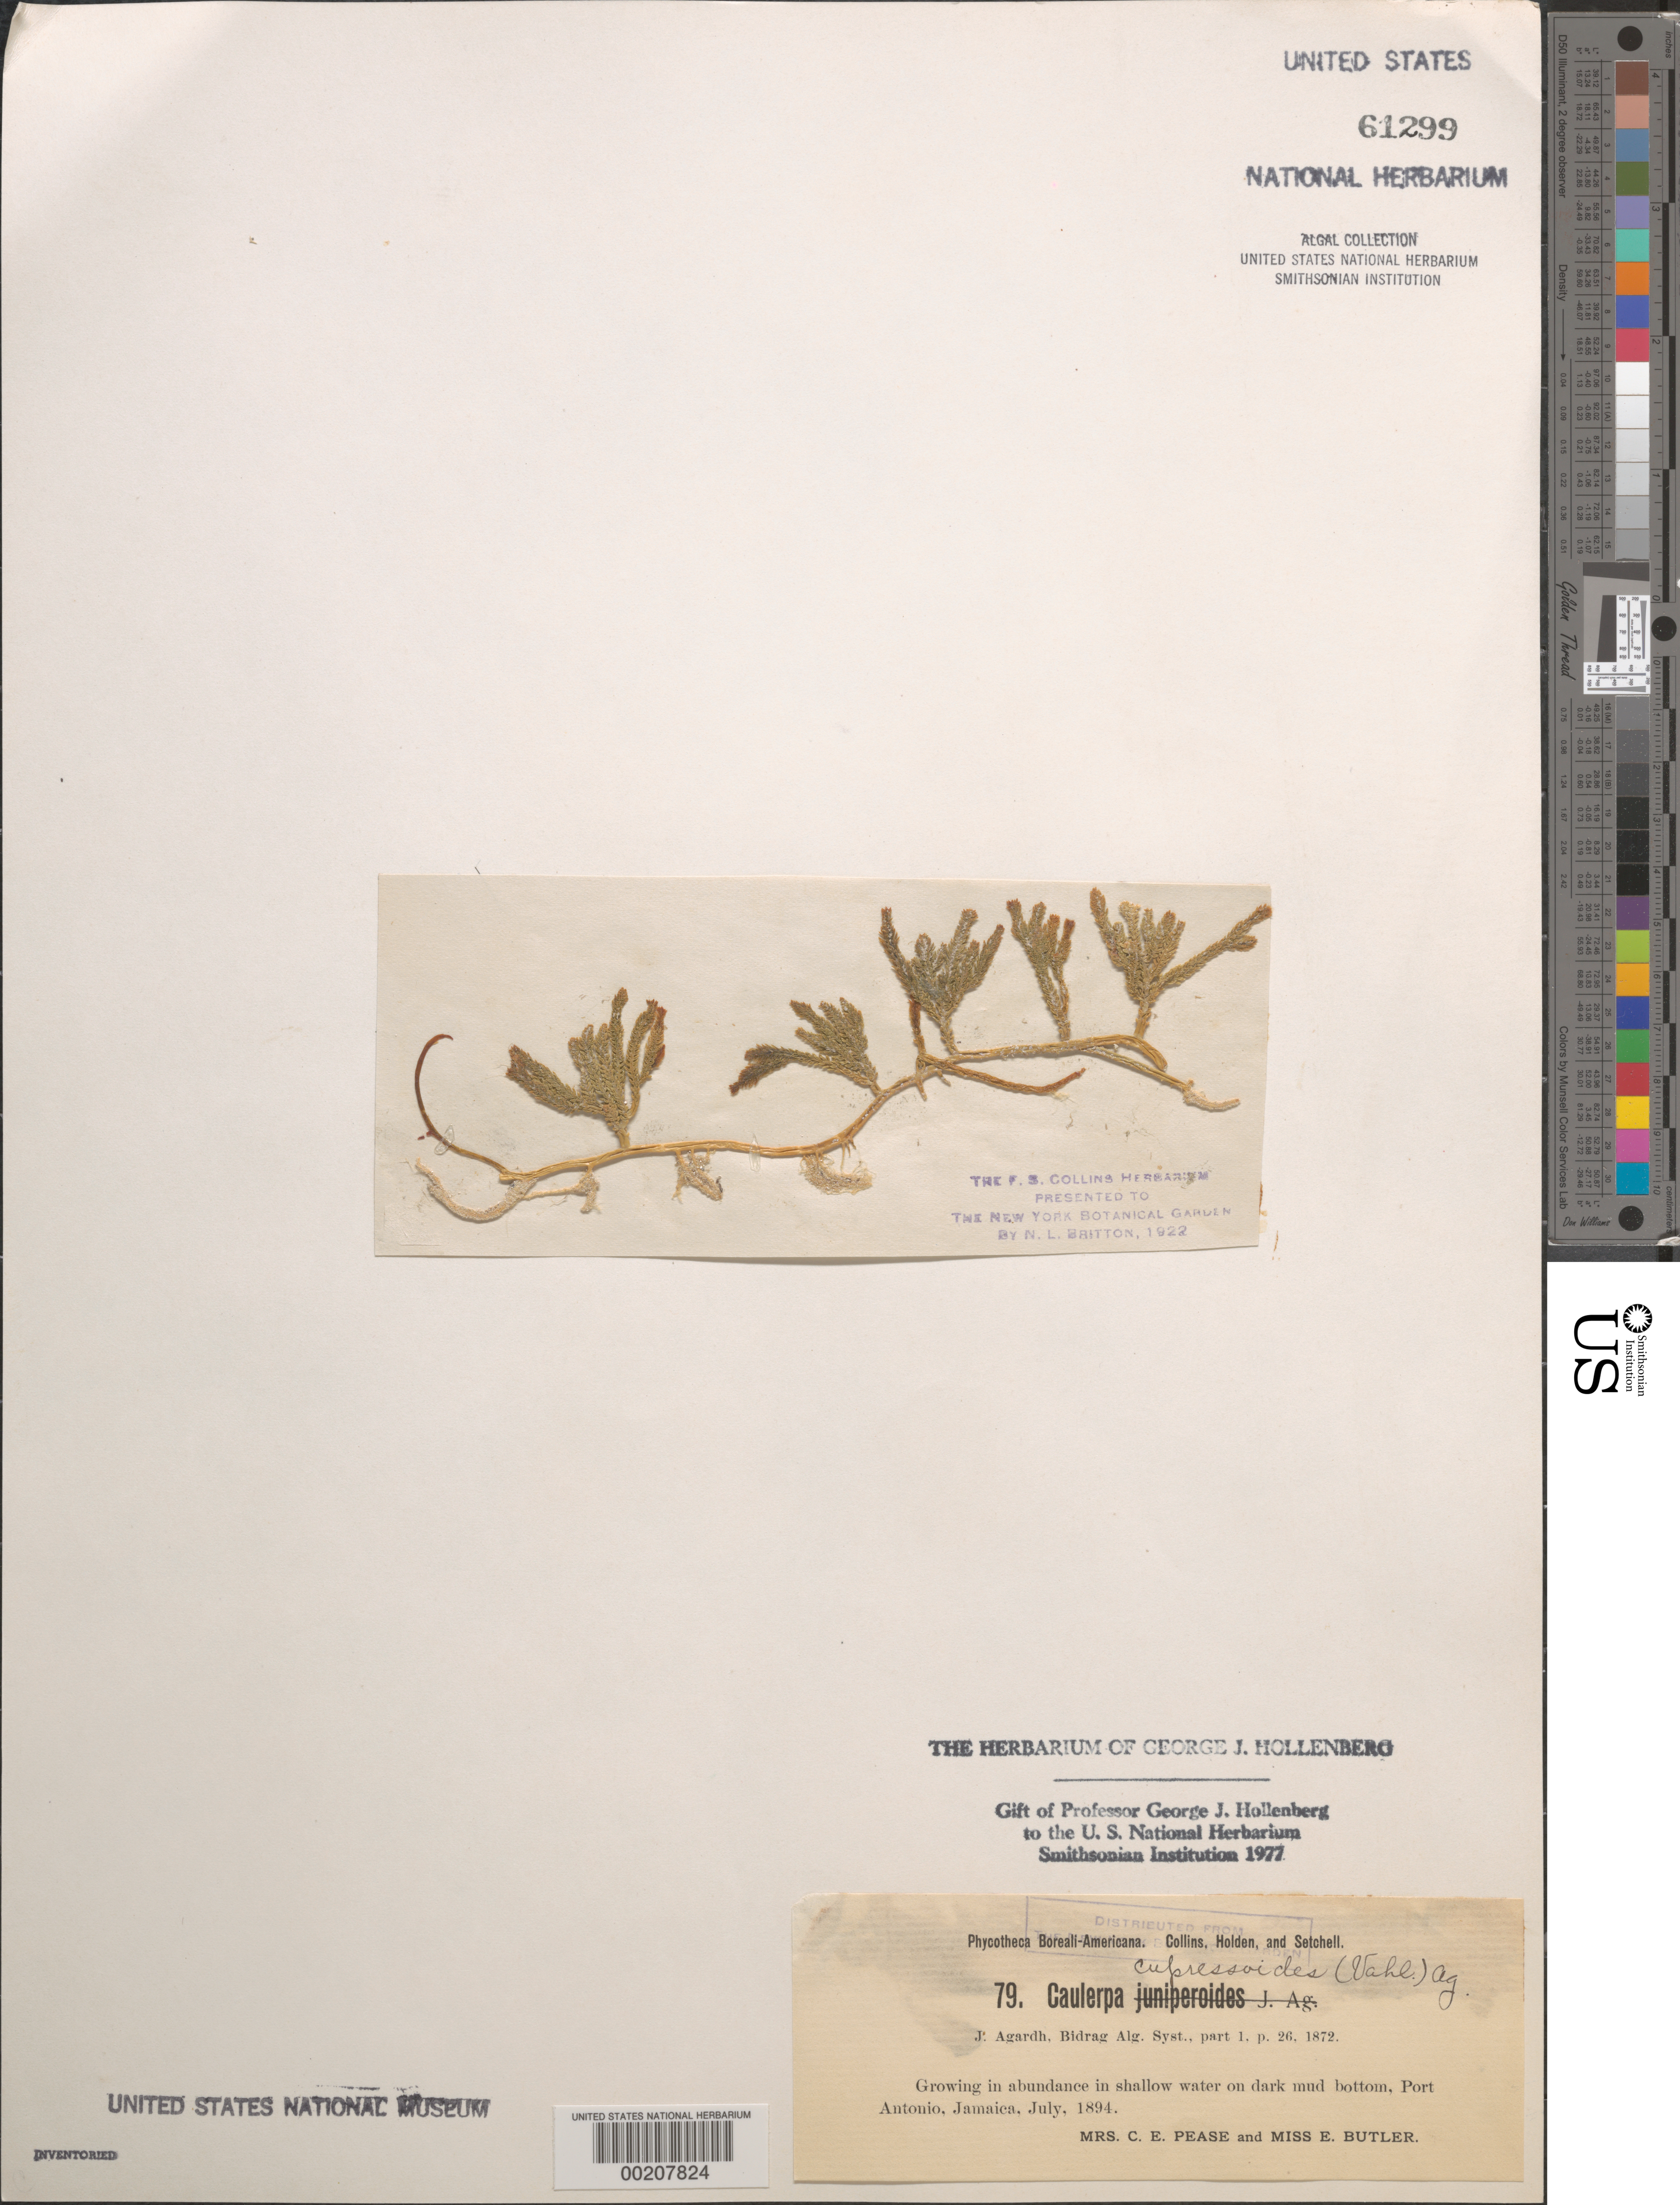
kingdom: Plantae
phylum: Chlorophyta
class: Ulvophyceae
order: Bryopsidales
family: Caulerpaceae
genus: Caulerpa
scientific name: Caulerpa cupressoides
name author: (Vahl) C. Agardh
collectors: C. Pease & E. Butler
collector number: PB-A 79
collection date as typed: Jul 1894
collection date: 1894-07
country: Jamaica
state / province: Portland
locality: Port Antonio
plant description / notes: Collins, Holden & Setchell, Phycotheca Boreali-Americana, as Caulerpa juniperoides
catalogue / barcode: US 61299